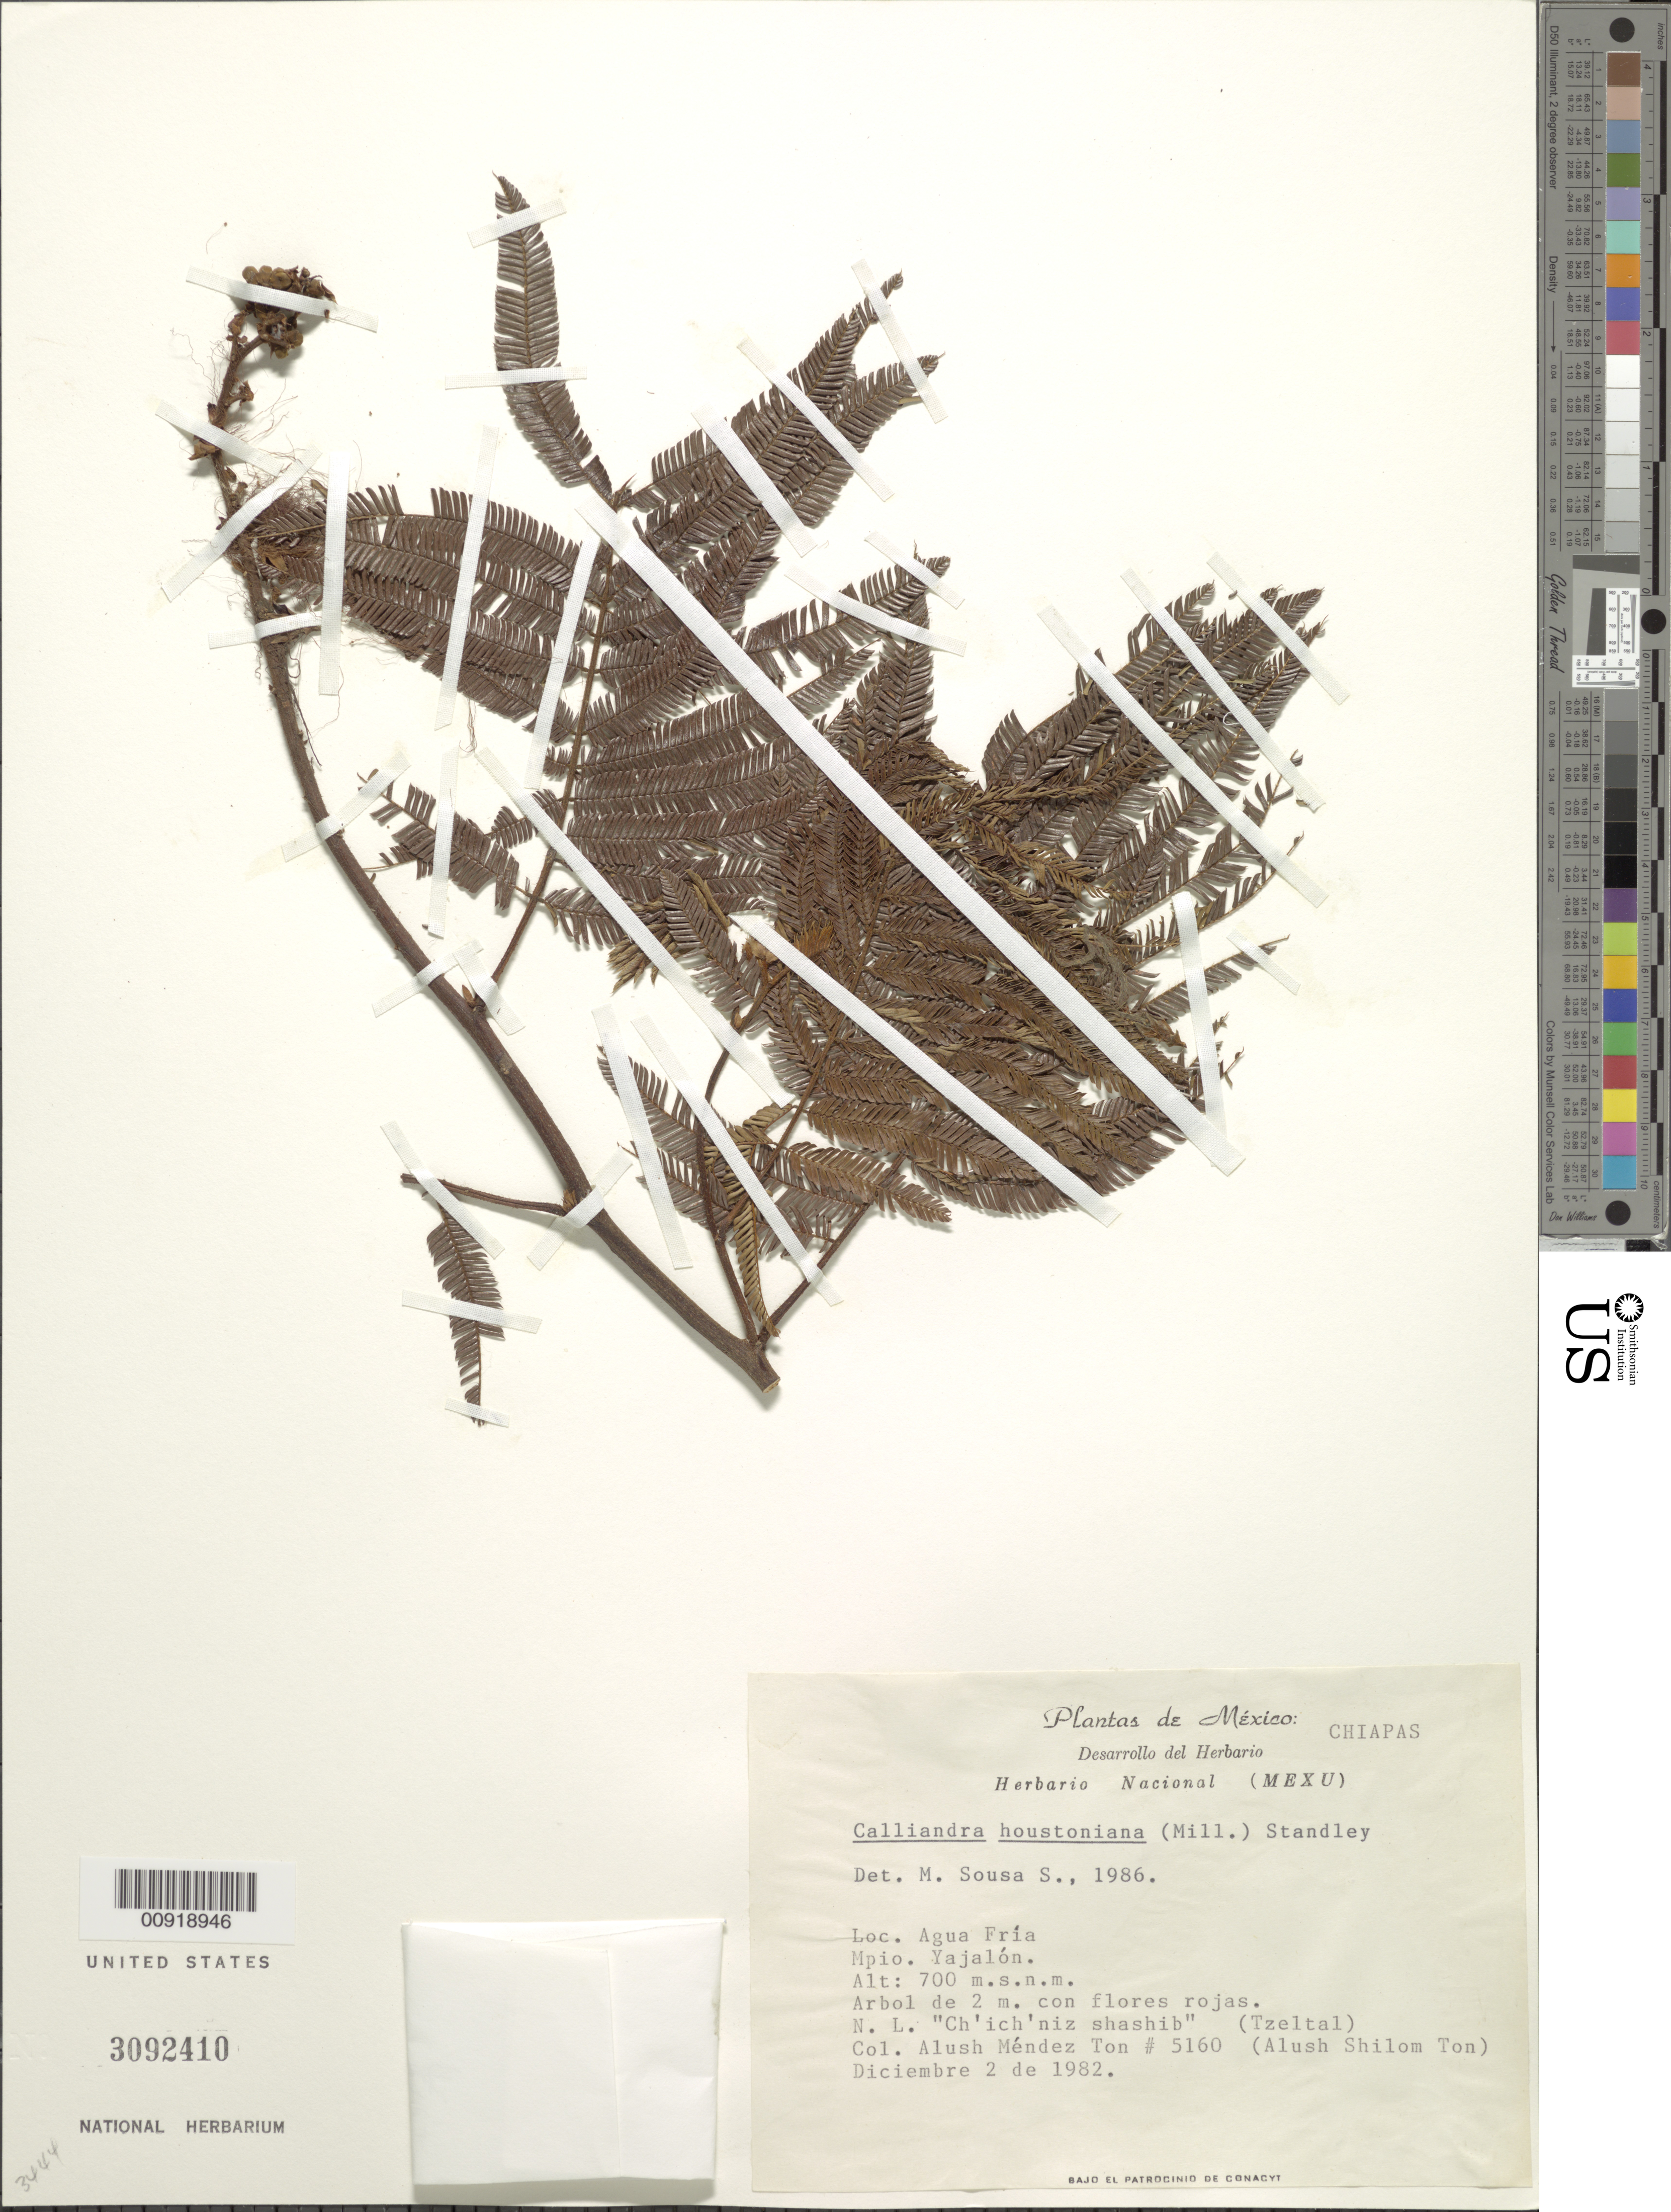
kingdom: Plantae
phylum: Tracheophyta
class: Magnoliopsida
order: Fabales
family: Fabaceae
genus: Calliandra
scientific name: Calliandra houstoniana var. houstoniana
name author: (Mill.) Standl.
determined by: Strong, Mark T., (BOT), Smithsonian Institution - National Museum of Natural History (UNITED STATES)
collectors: A. Méndez Ton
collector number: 5160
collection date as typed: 02 Dec 1982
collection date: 1982-12-02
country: Mexico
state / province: Chiapas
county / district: Yajalón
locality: Agua Fría, Mpio. Yajalón, Chiapas.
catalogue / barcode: US 3092410